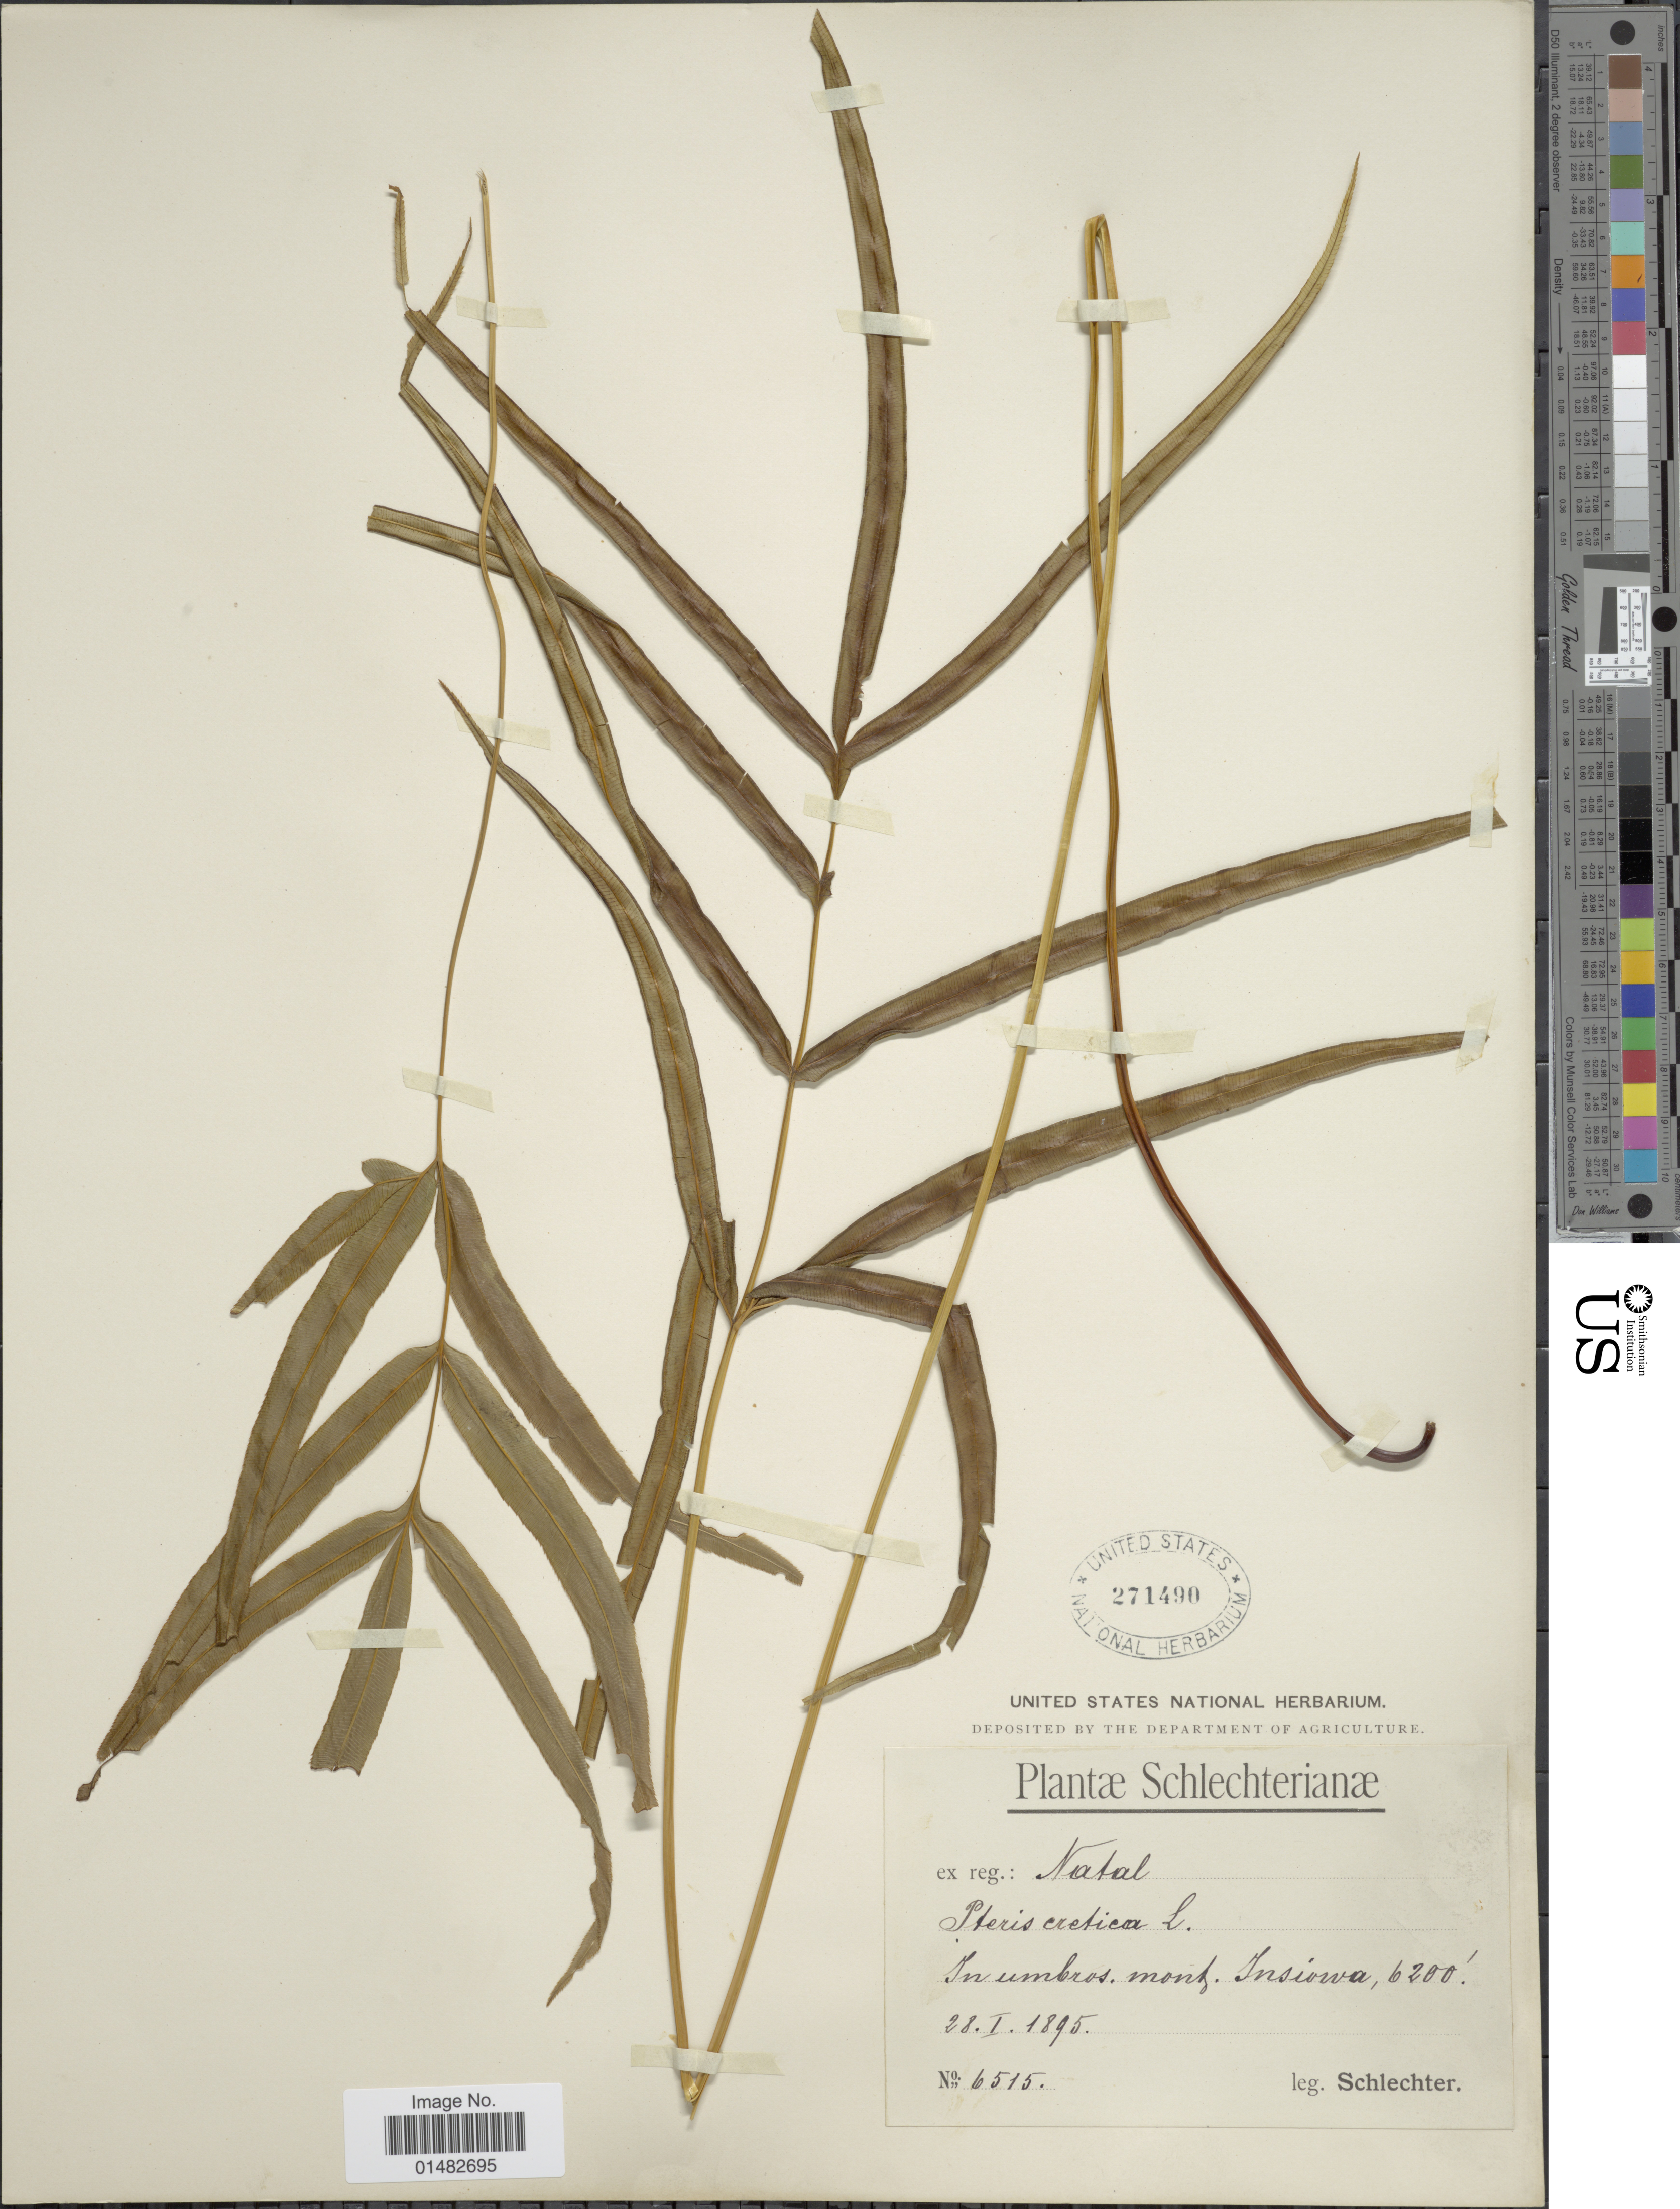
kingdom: Plantae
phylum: Tracheophyta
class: Polypodiopsida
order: Polypodiales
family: Pteridaceae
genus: Pteris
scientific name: Pteris cretica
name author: L.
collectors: Schlechter, --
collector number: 6515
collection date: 1895-01-28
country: South Africa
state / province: KwaZulu-Natal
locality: Natal, In umbros, mont, Insiowa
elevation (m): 1890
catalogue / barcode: US 271490